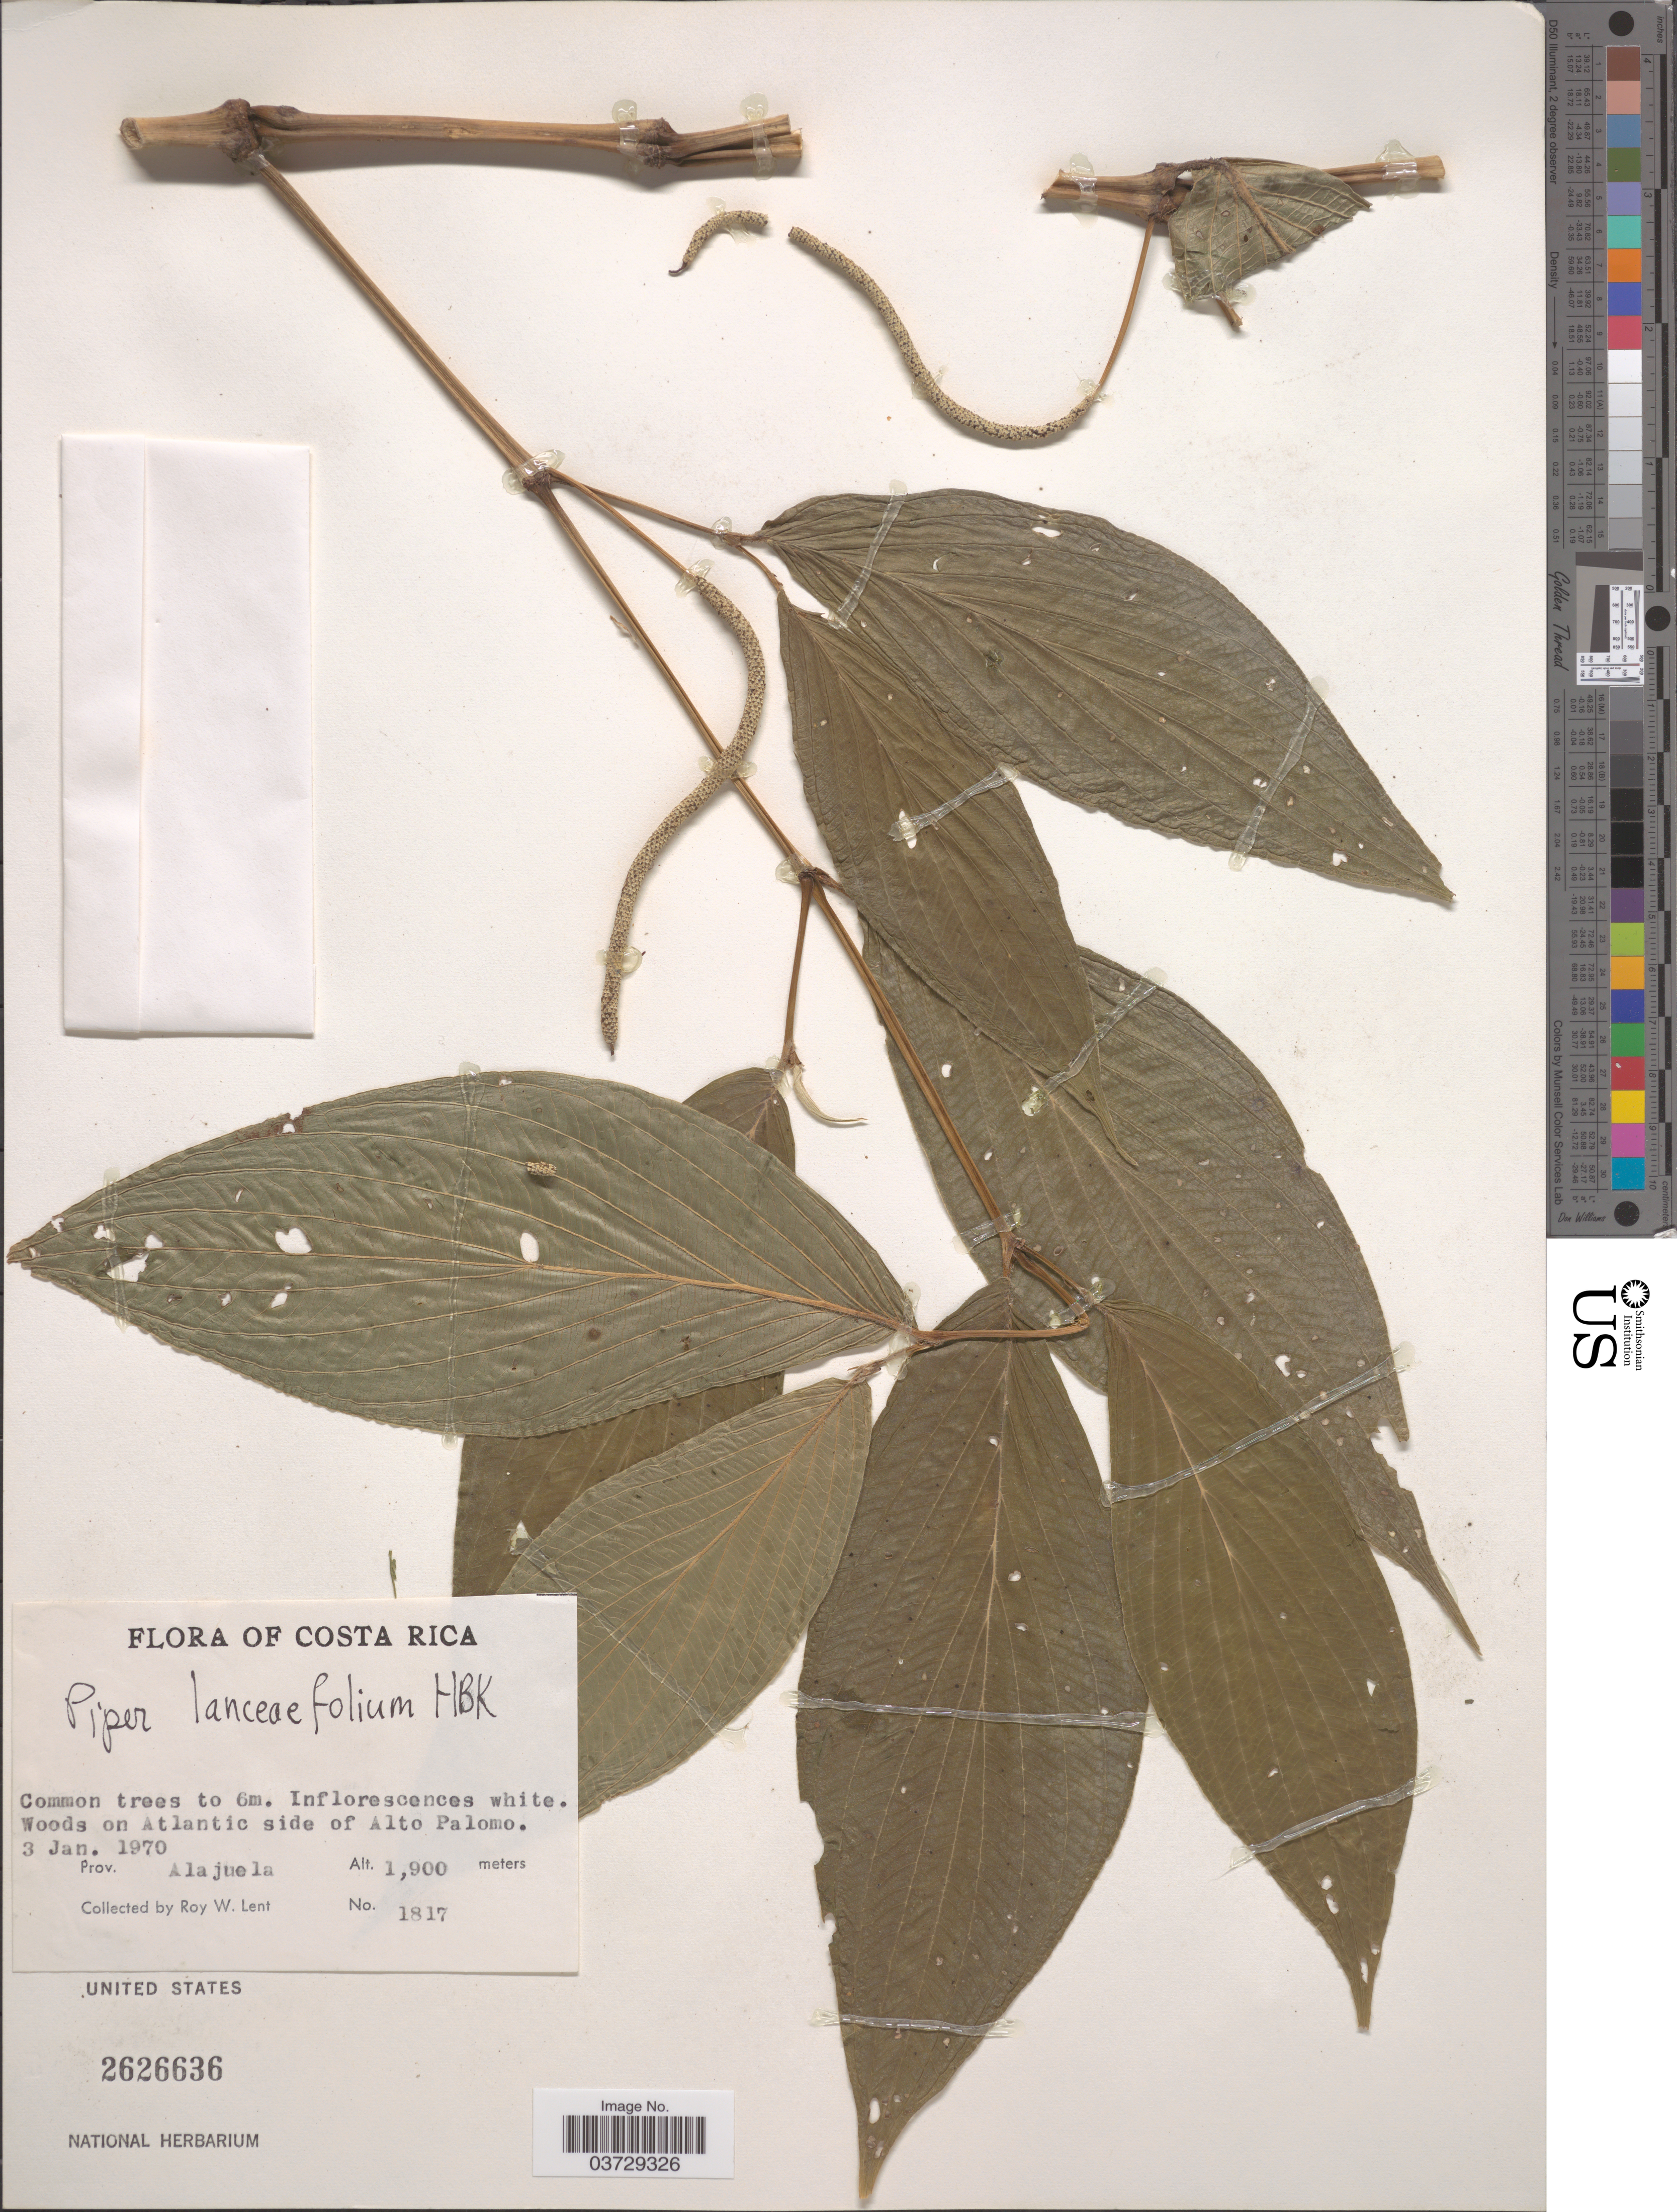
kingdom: Plantae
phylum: Tracheophyta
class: Magnoliopsida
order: Piperales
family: Piperaceae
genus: Piper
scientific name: Piper lanceifolium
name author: Kunth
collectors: R. W. Lent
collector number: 1817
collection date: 1970-01-03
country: Costa Rica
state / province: Alajuela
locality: Woods on Atlantic side of Alto Palomo.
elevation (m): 1900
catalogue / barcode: US 2626636